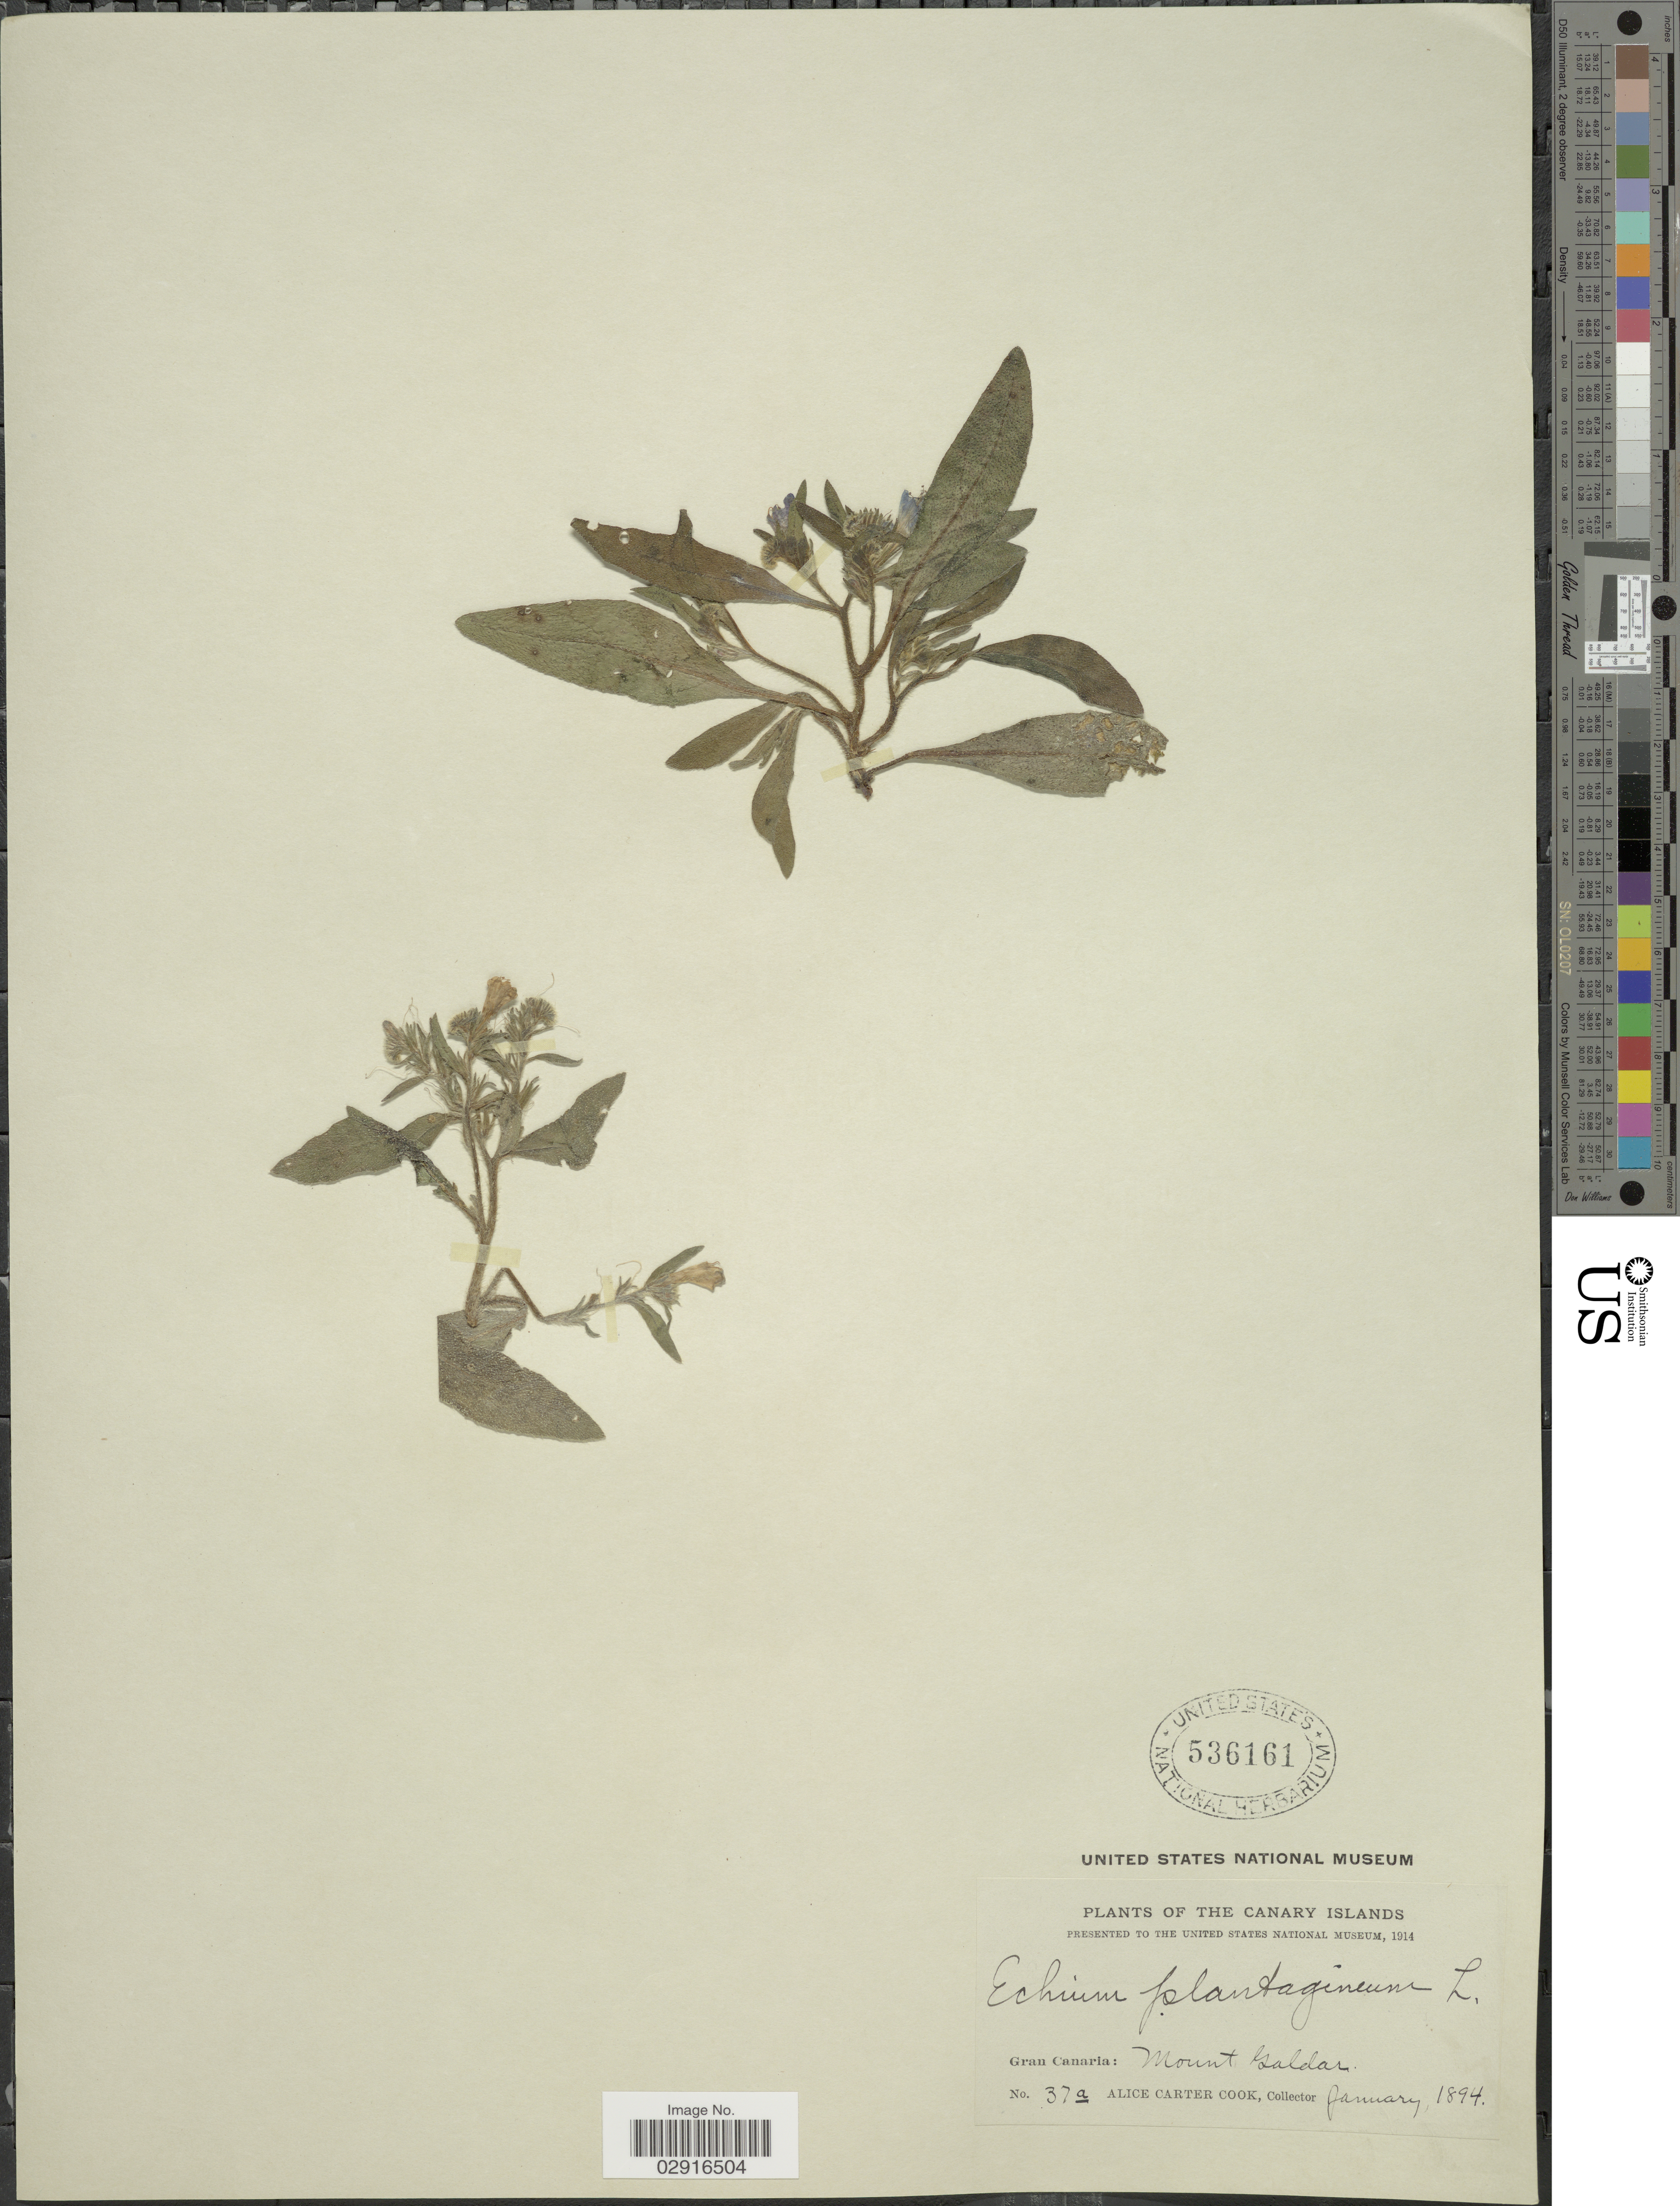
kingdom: Plantae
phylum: Tracheophyta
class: Magnoliopsida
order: Boraginales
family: Boraginaceae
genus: Echium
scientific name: Echium plantagineum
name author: L.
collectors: Alice C. Cook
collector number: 37a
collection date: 1894-01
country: Spain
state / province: Canarias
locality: The Canary Islands. Gran Canaria: Mount Galdar.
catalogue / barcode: US 536161